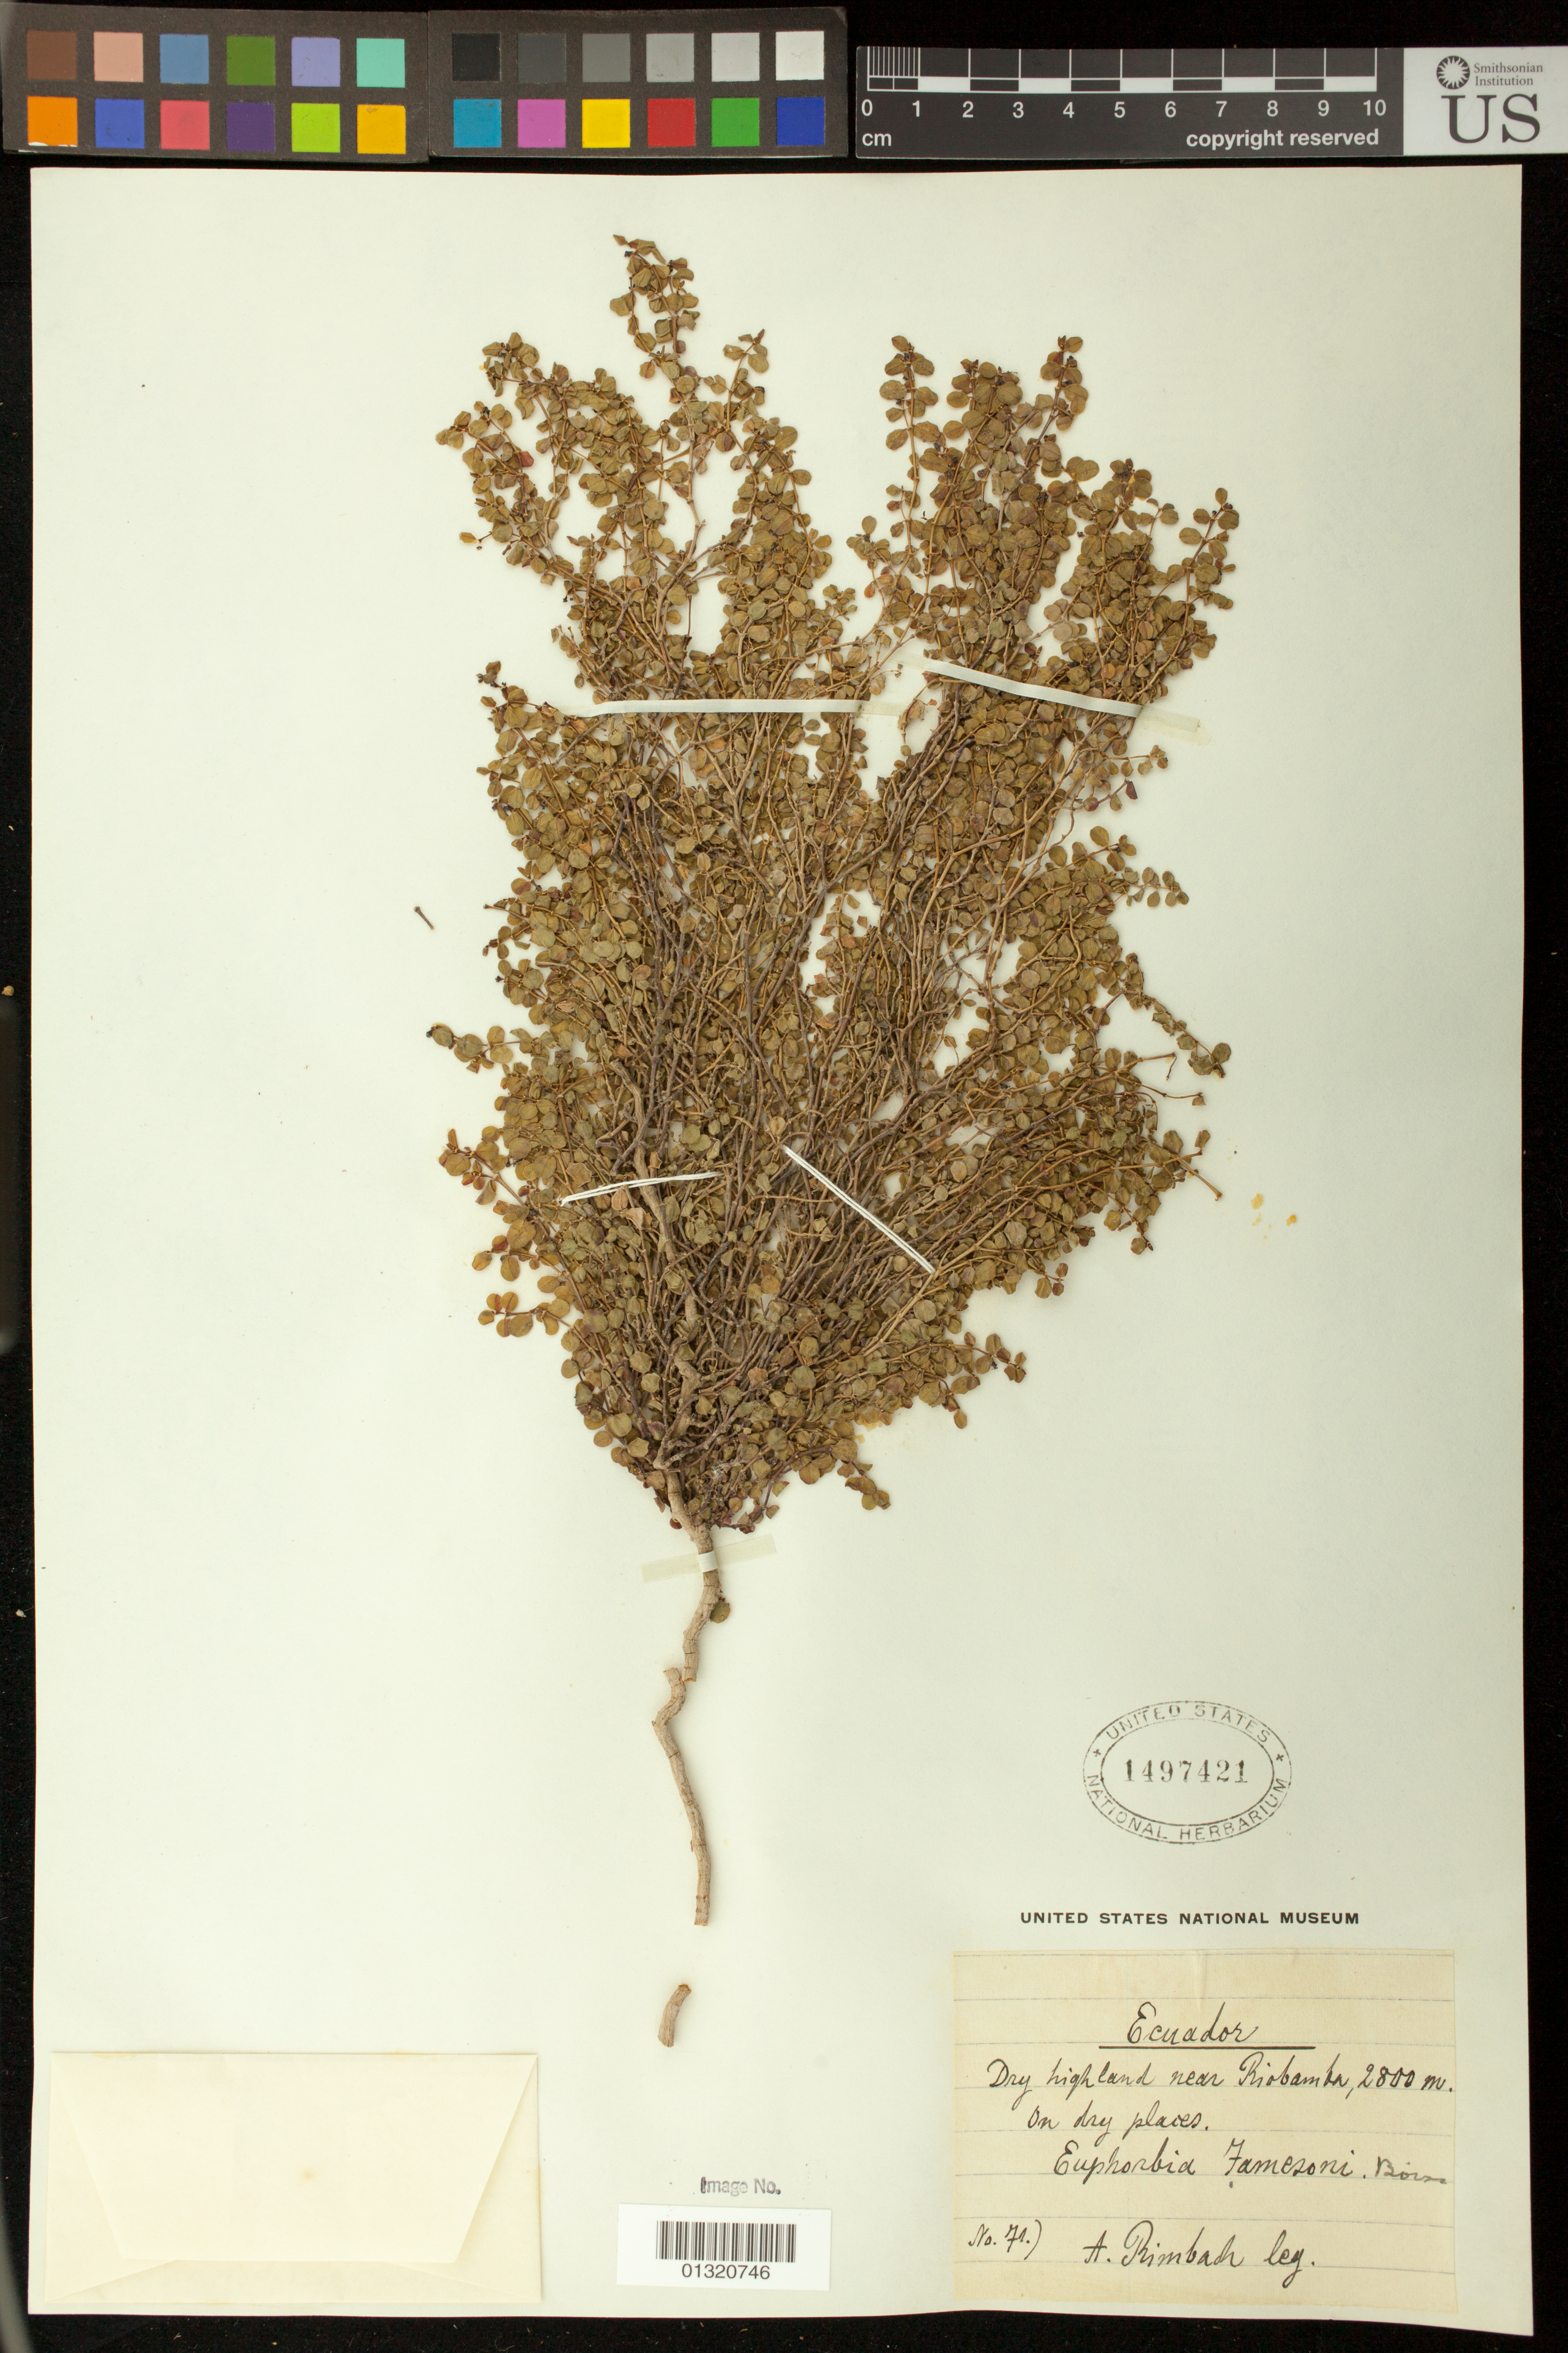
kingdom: Plantae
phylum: Tracheophyta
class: Magnoliopsida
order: Malpighiales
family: Euphorbiaceae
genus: Euphorbia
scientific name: Euphorbia sp.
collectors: A. Rimbach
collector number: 71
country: Ecuador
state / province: Chimborazo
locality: near Riobamba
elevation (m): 2800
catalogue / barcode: US 1497421